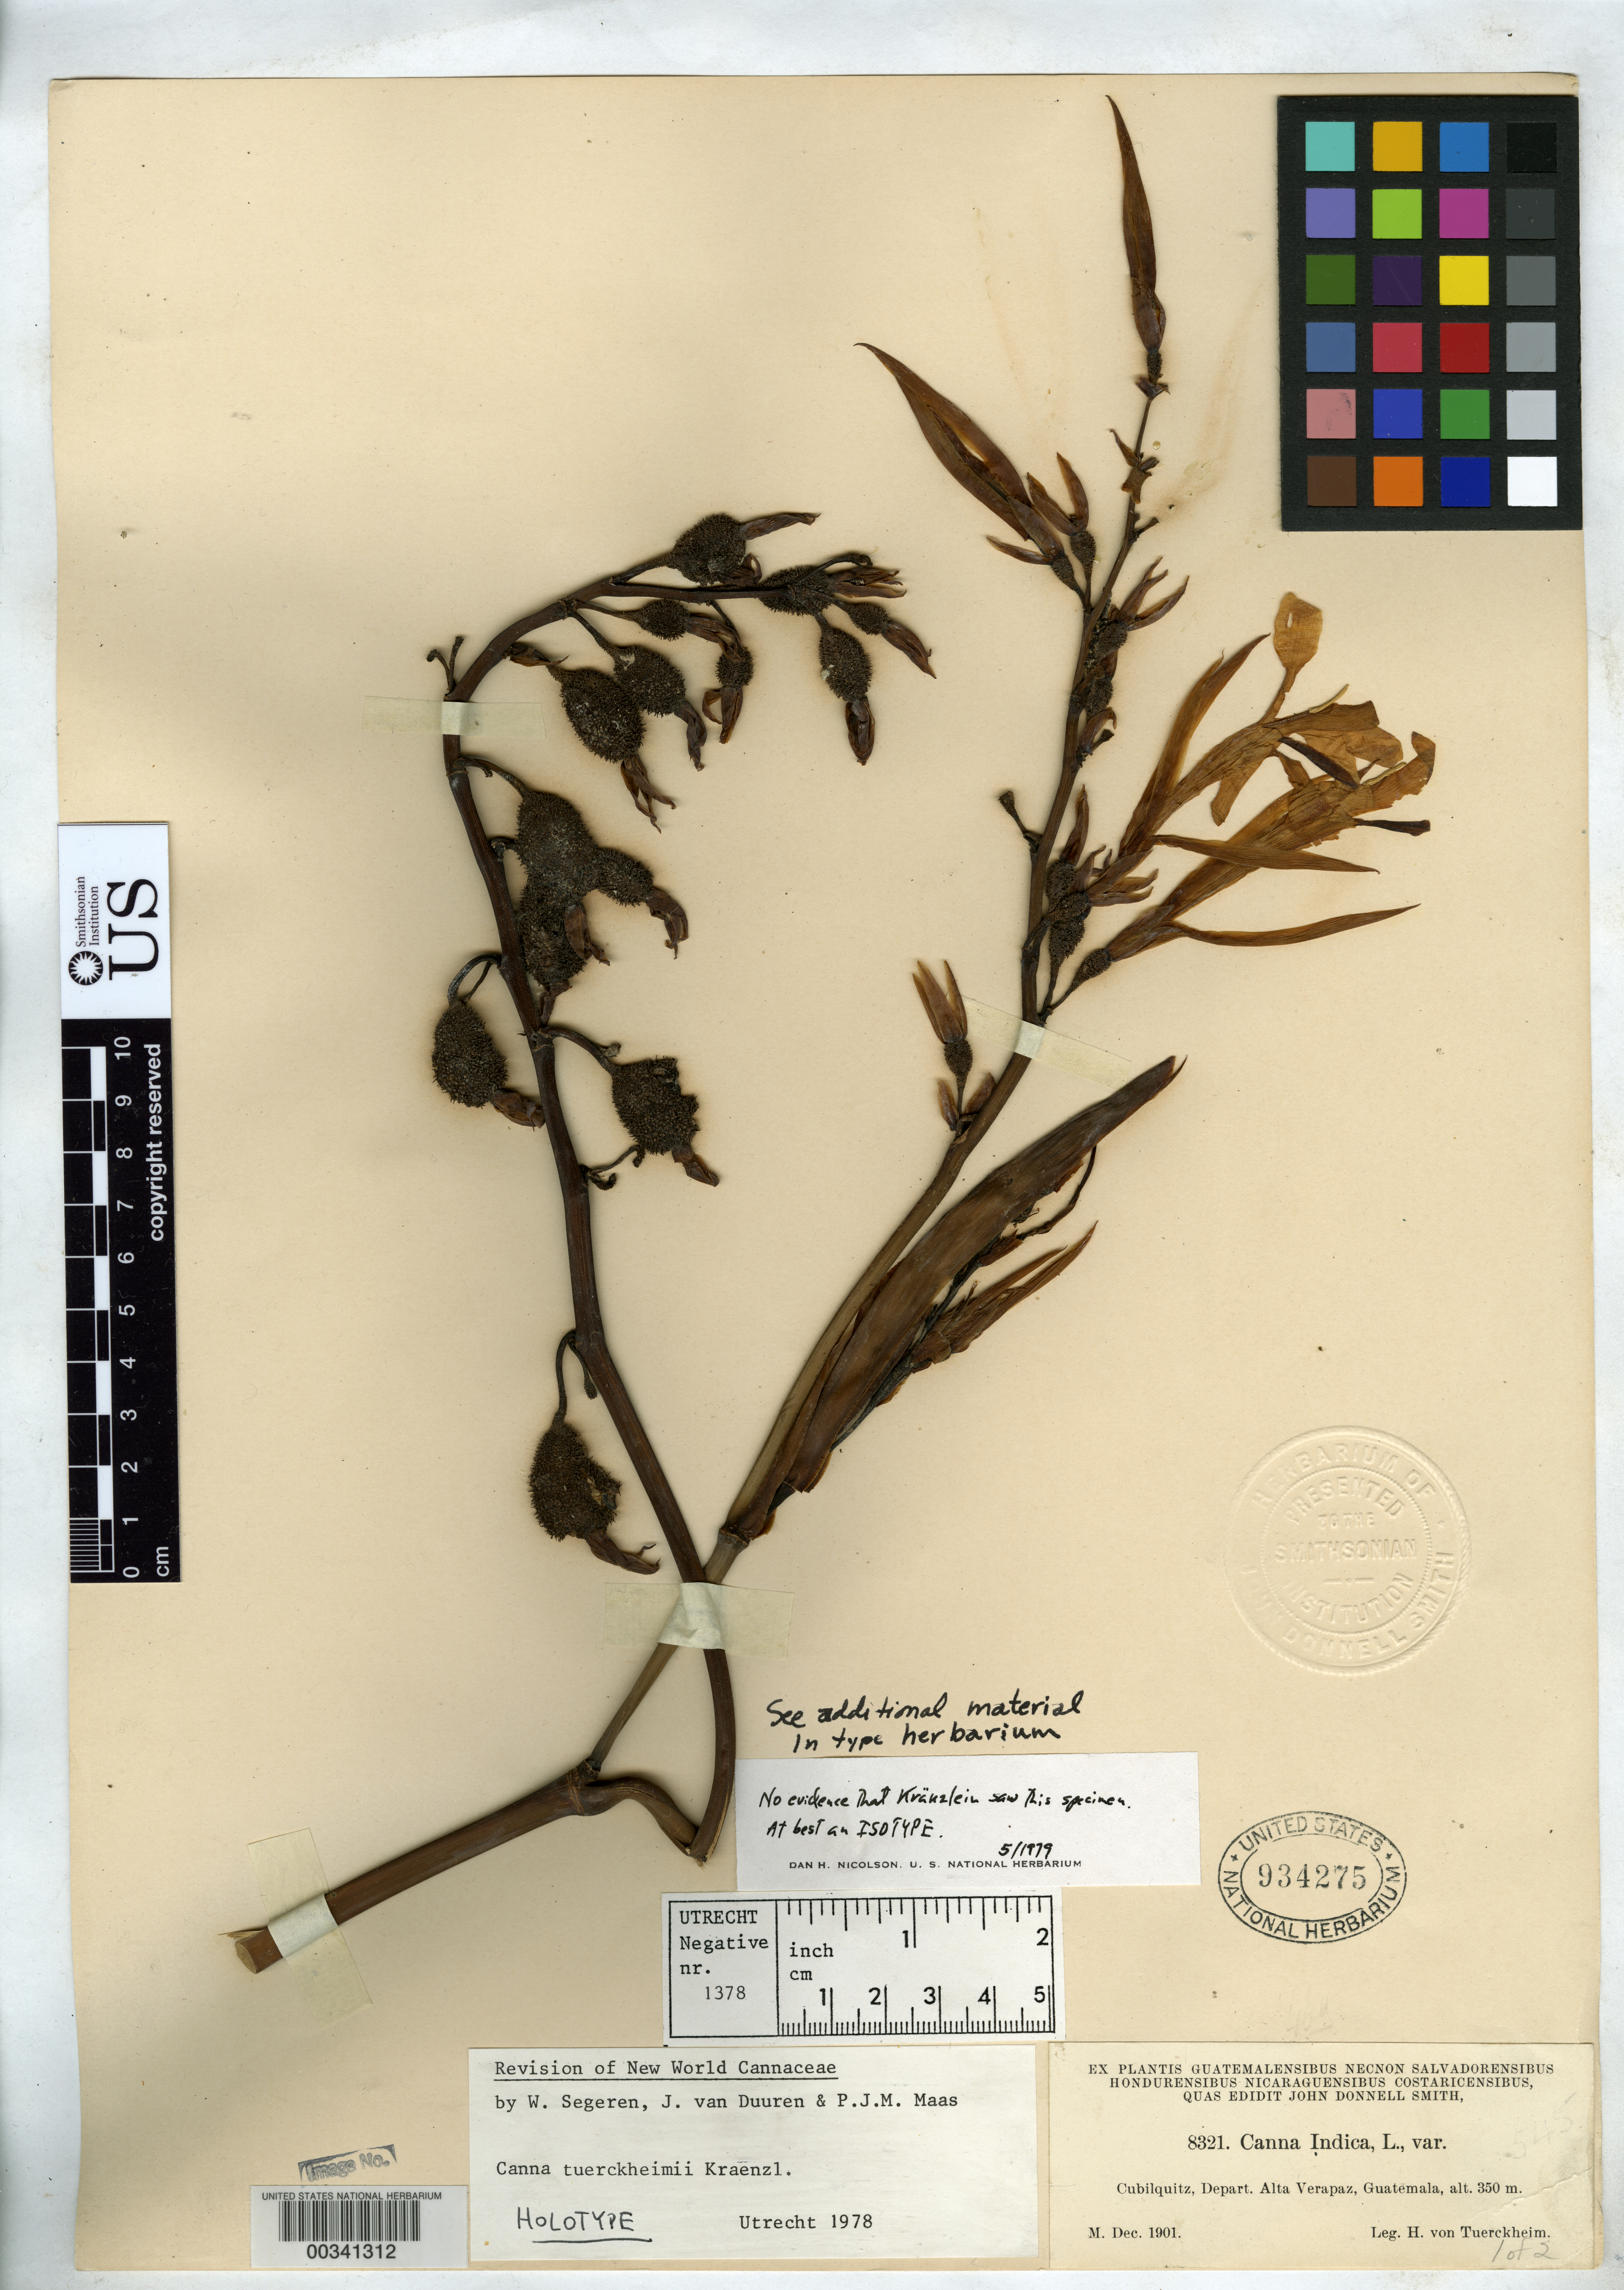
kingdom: Plantae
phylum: Tracheophyta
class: Liliopsida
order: Zingiberales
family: Cannaceae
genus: Canna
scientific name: Canna tuerckheimii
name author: Kraenzl. in Engl.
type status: Isotype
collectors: H. von Türckheim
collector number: J.D.S. 8321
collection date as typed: Dec 1901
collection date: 1901-12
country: Guatemala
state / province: Alta Verapaz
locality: Cubilquitz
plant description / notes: Annotated as "holotype" by Segeren et al. (1978) but noted as isotype by D. Nicolson (1979).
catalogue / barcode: US 934275